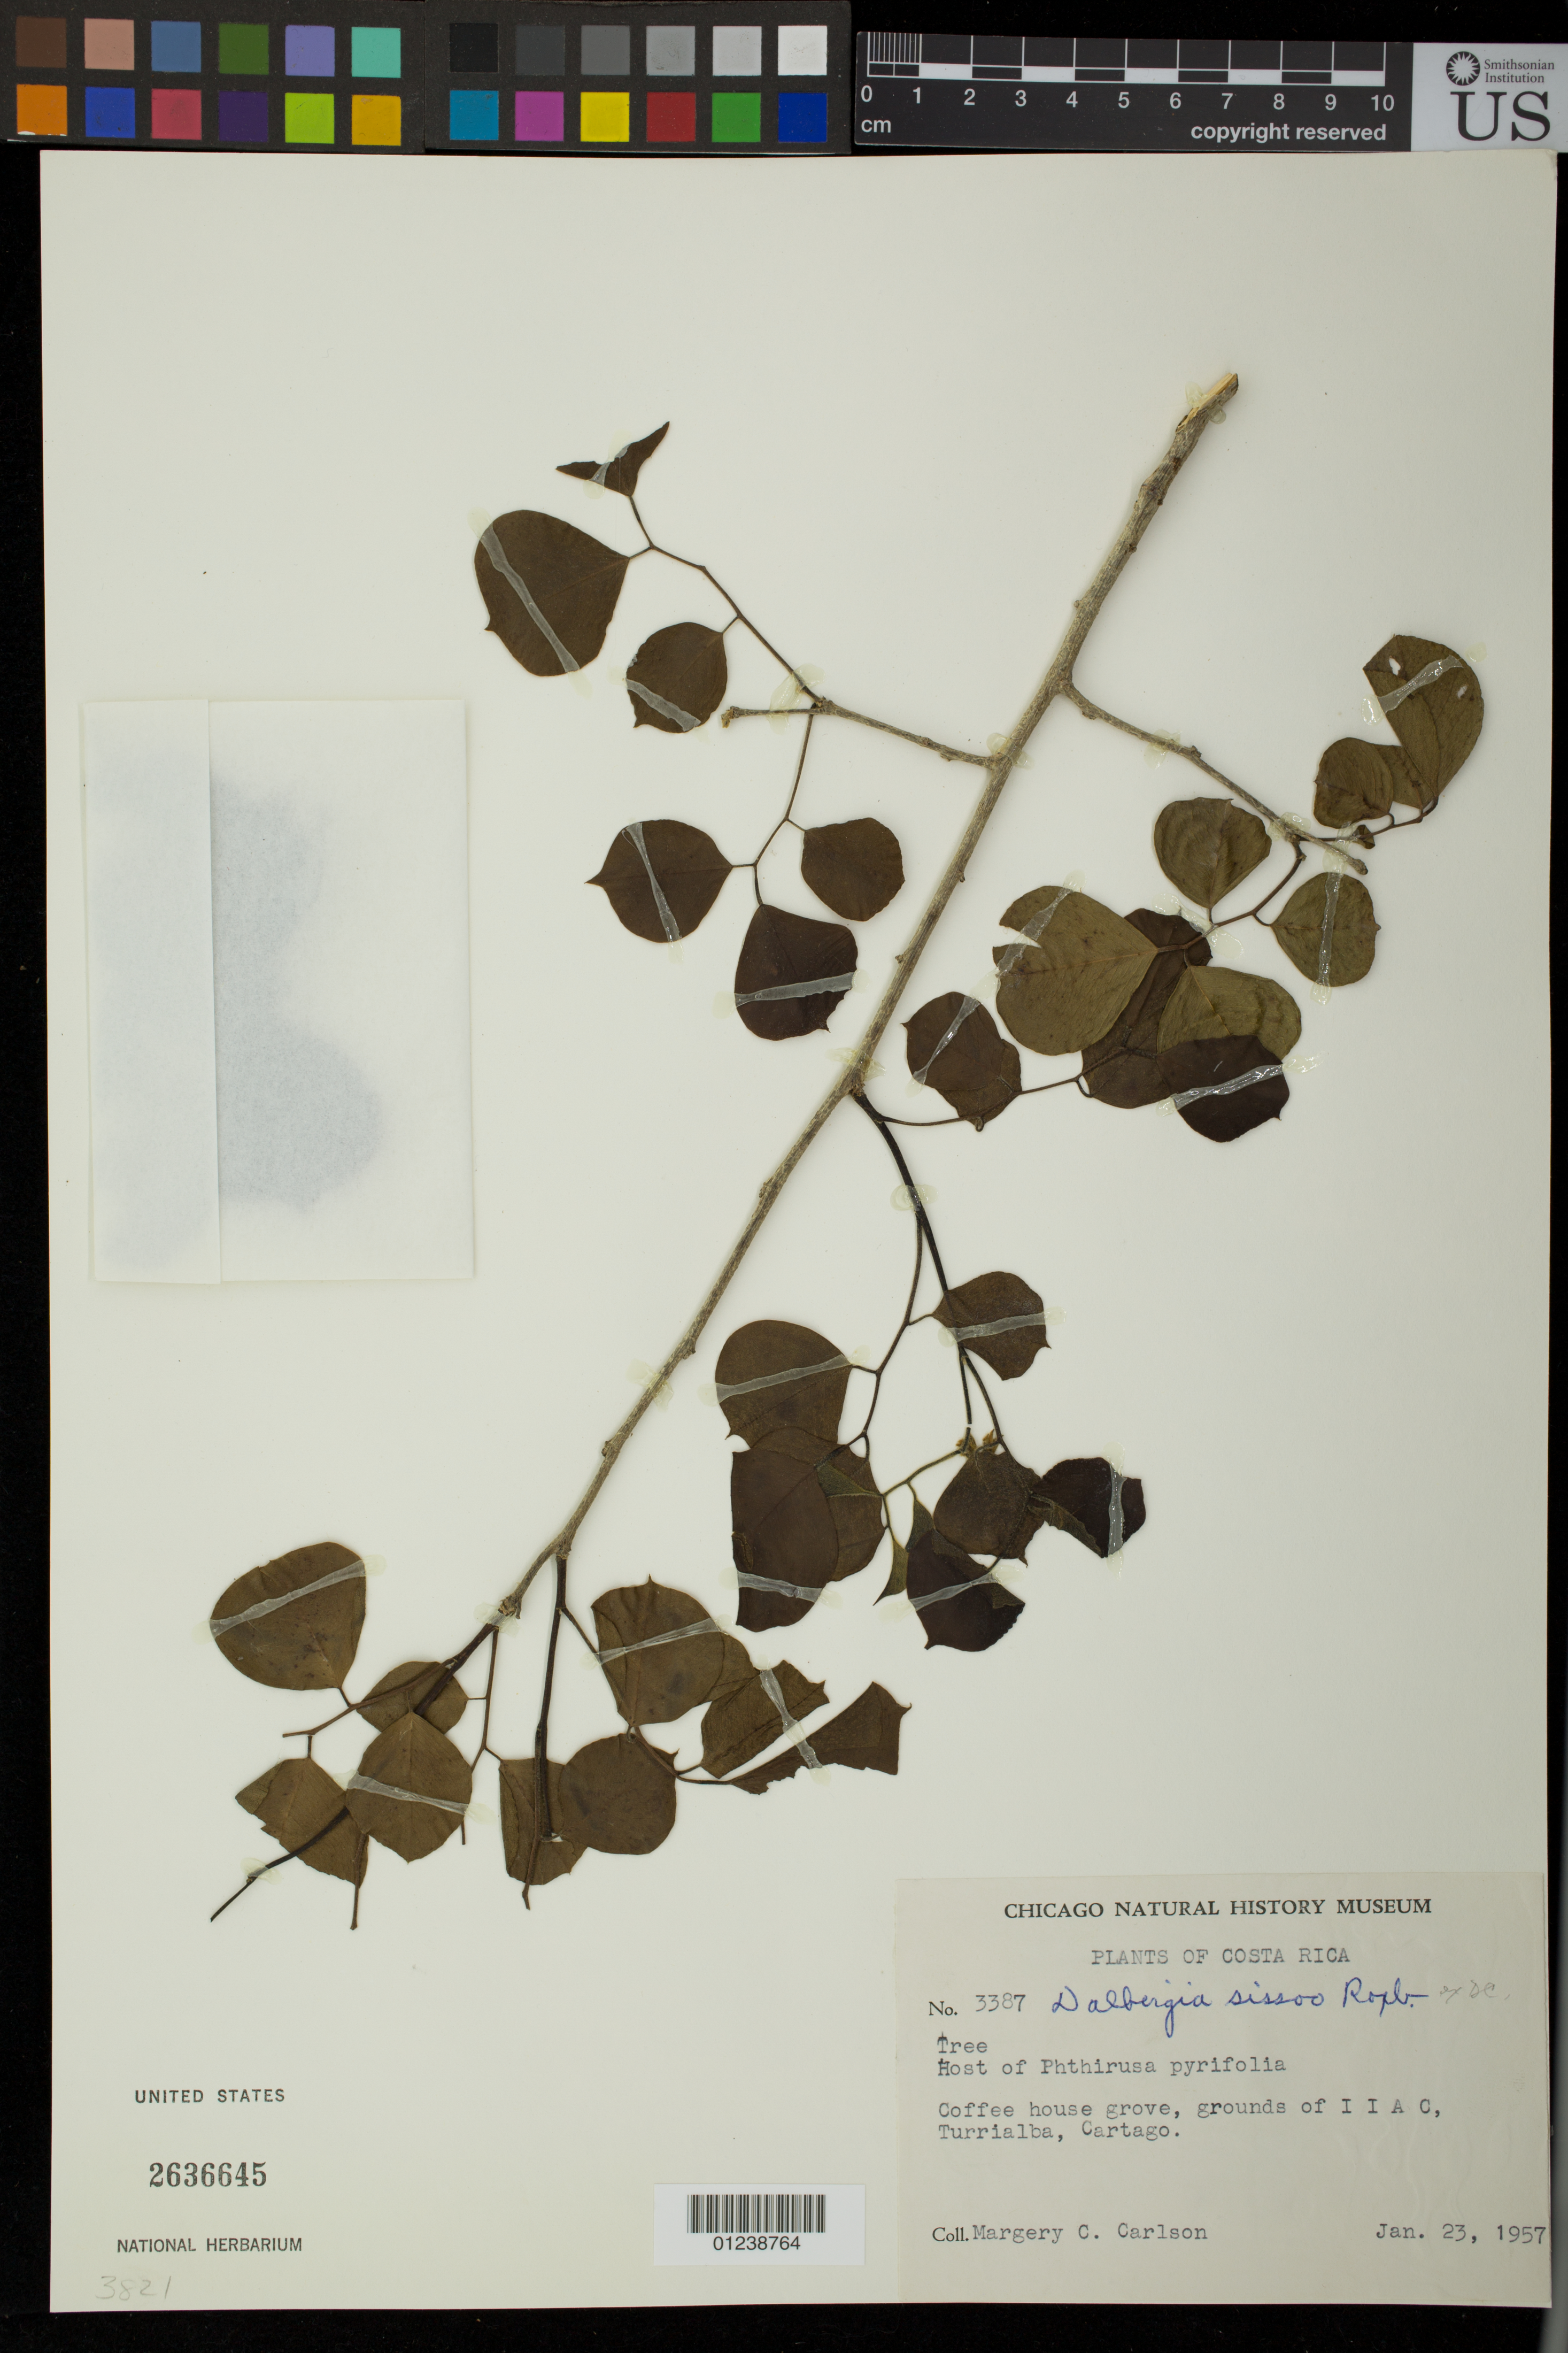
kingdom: Plantae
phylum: Tracheophyta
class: Magnoliopsida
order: Fabales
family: Fabaceae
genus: Dalbergia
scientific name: Dalbergia sissoo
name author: Roxb.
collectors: M. C. Carlson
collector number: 3387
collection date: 1957-01-23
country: Costa Rica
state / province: Cartago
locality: Coffee house grove, grounds of IIAC, city of Turrialba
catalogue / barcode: US 2636645